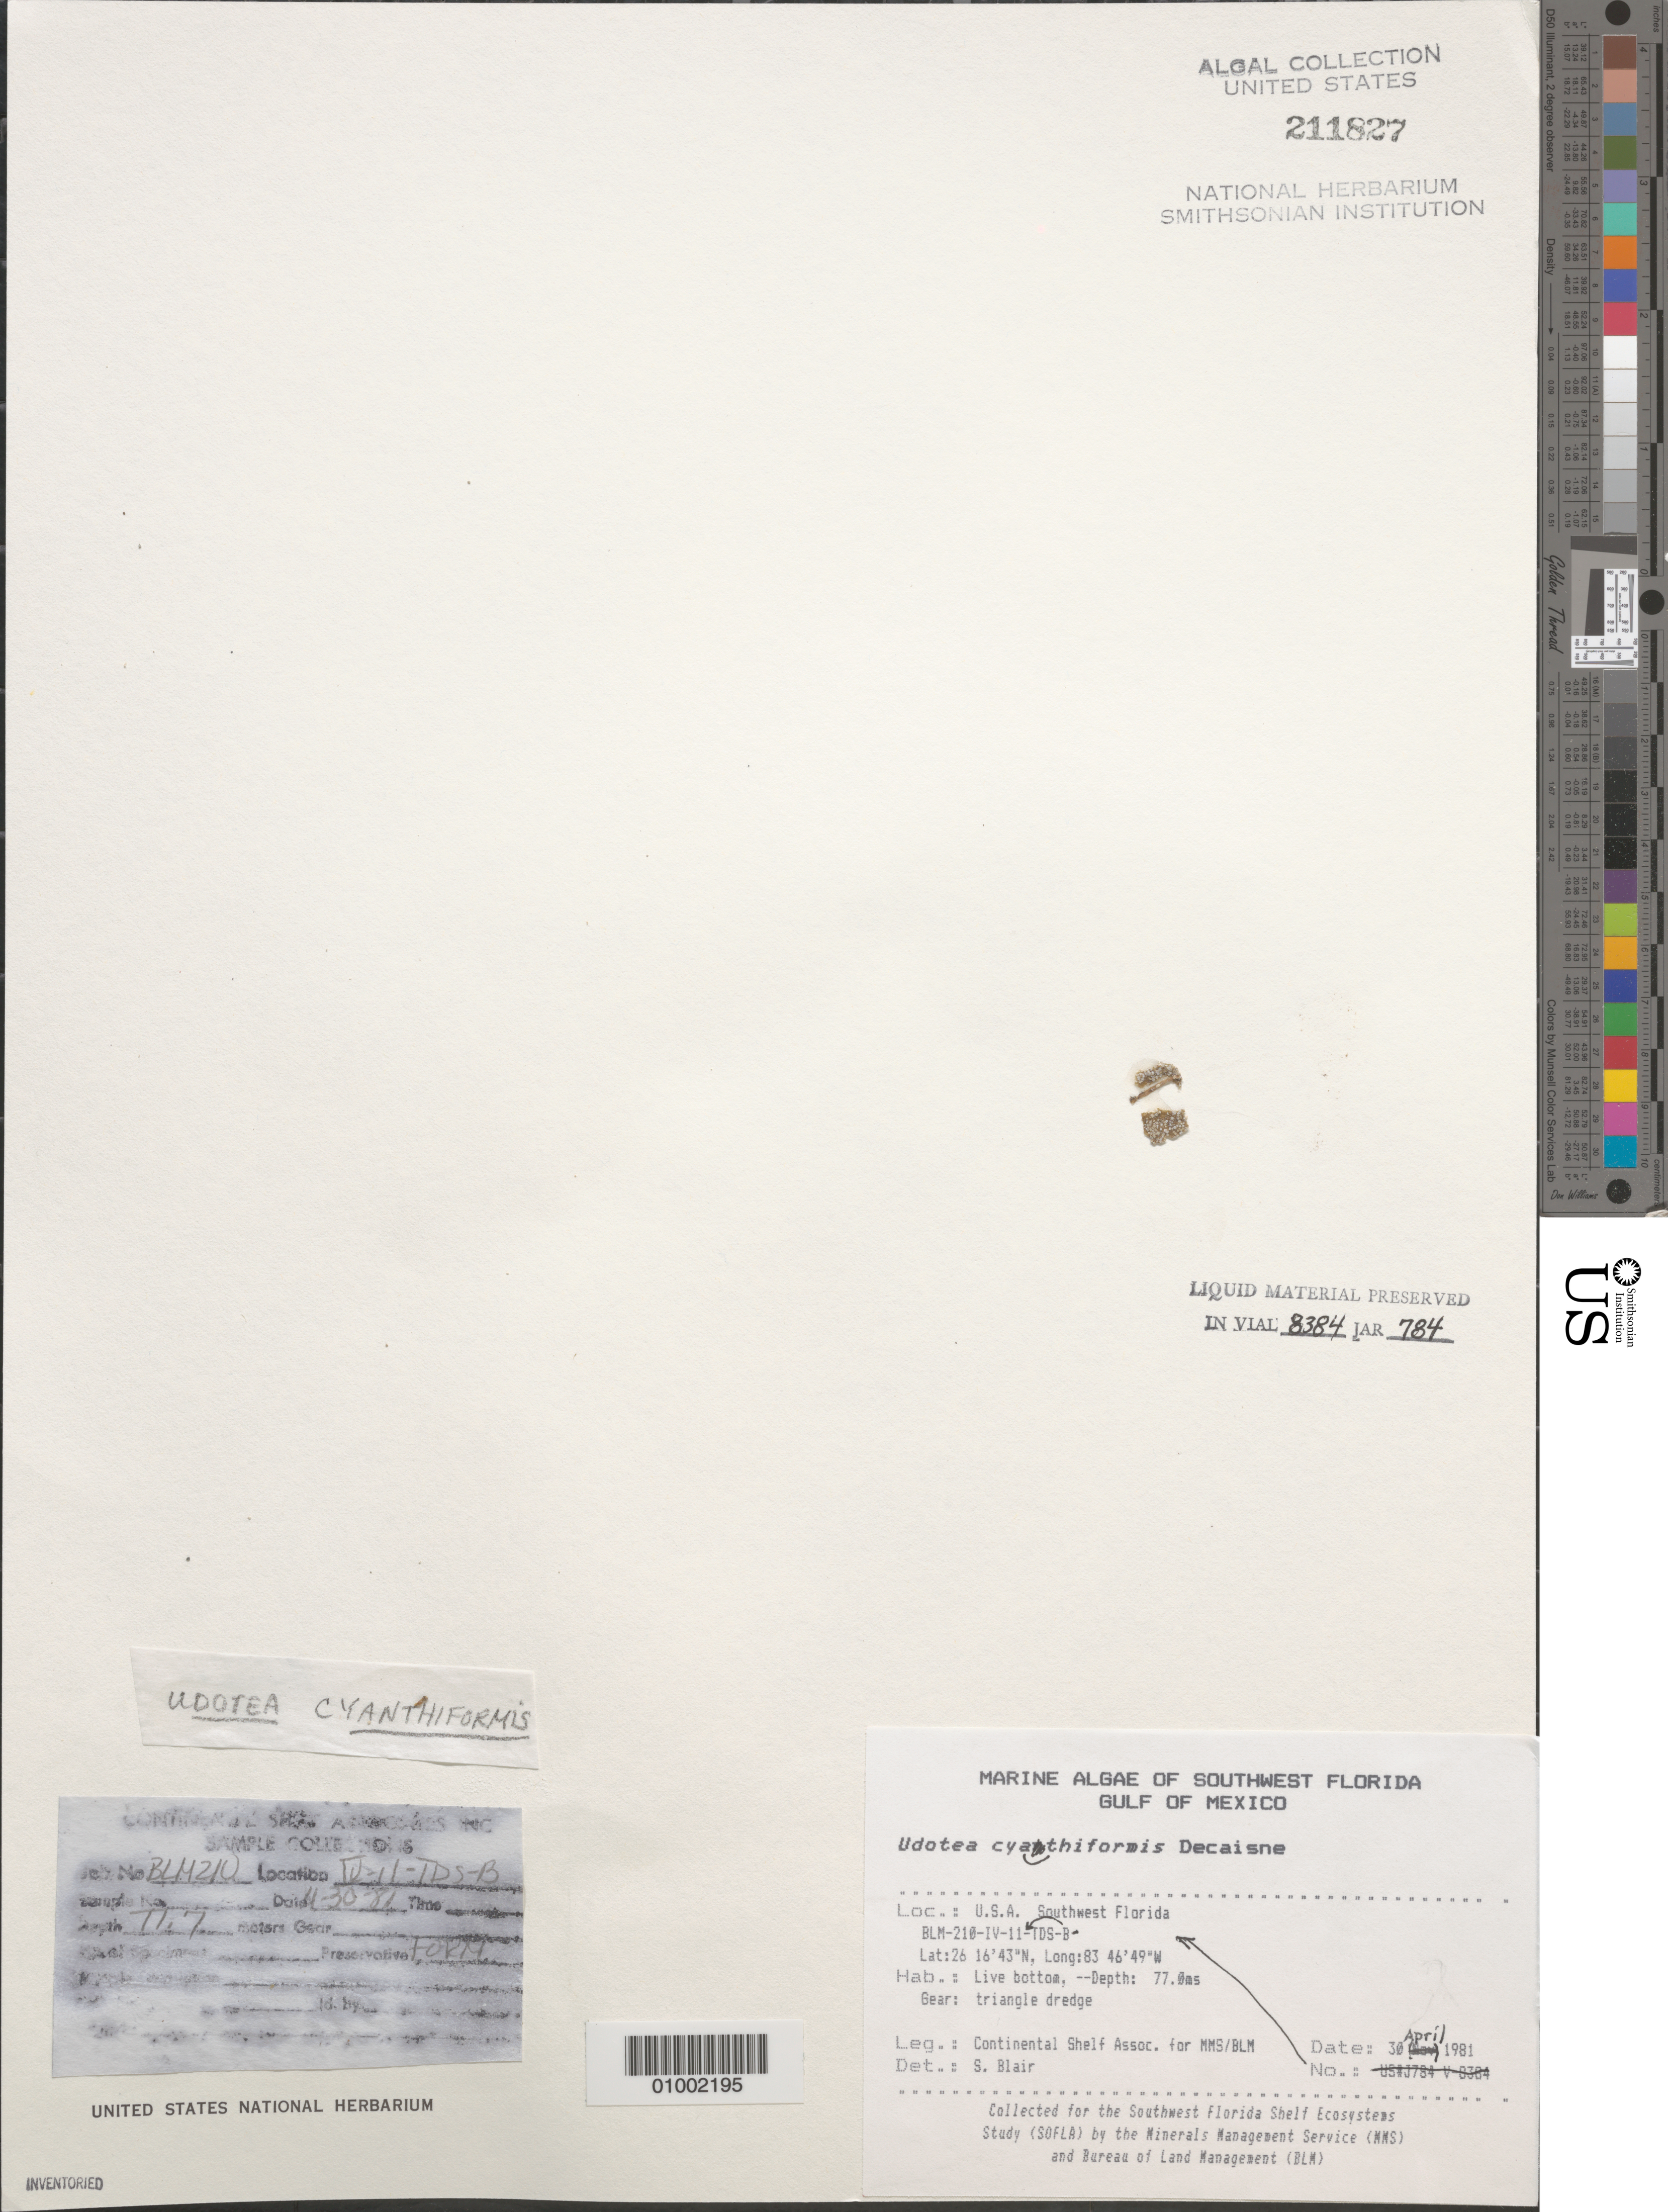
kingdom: Plantae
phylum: Chlorophyta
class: Ulvophyceae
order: Bryopsidales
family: Udoteaceae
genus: Udotea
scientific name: Udotea cyathiformis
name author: Decne.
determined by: Blair, S. M.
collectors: Continental Shelf Associates for the MMS/BLM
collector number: BLM-210-IV-11-B-TDS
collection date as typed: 30 Apr 1981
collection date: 1981-04-30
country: United States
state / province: Florida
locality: Gulf of Mexico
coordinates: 26 16'43"N, 83 46'49"W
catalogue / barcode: US 211827